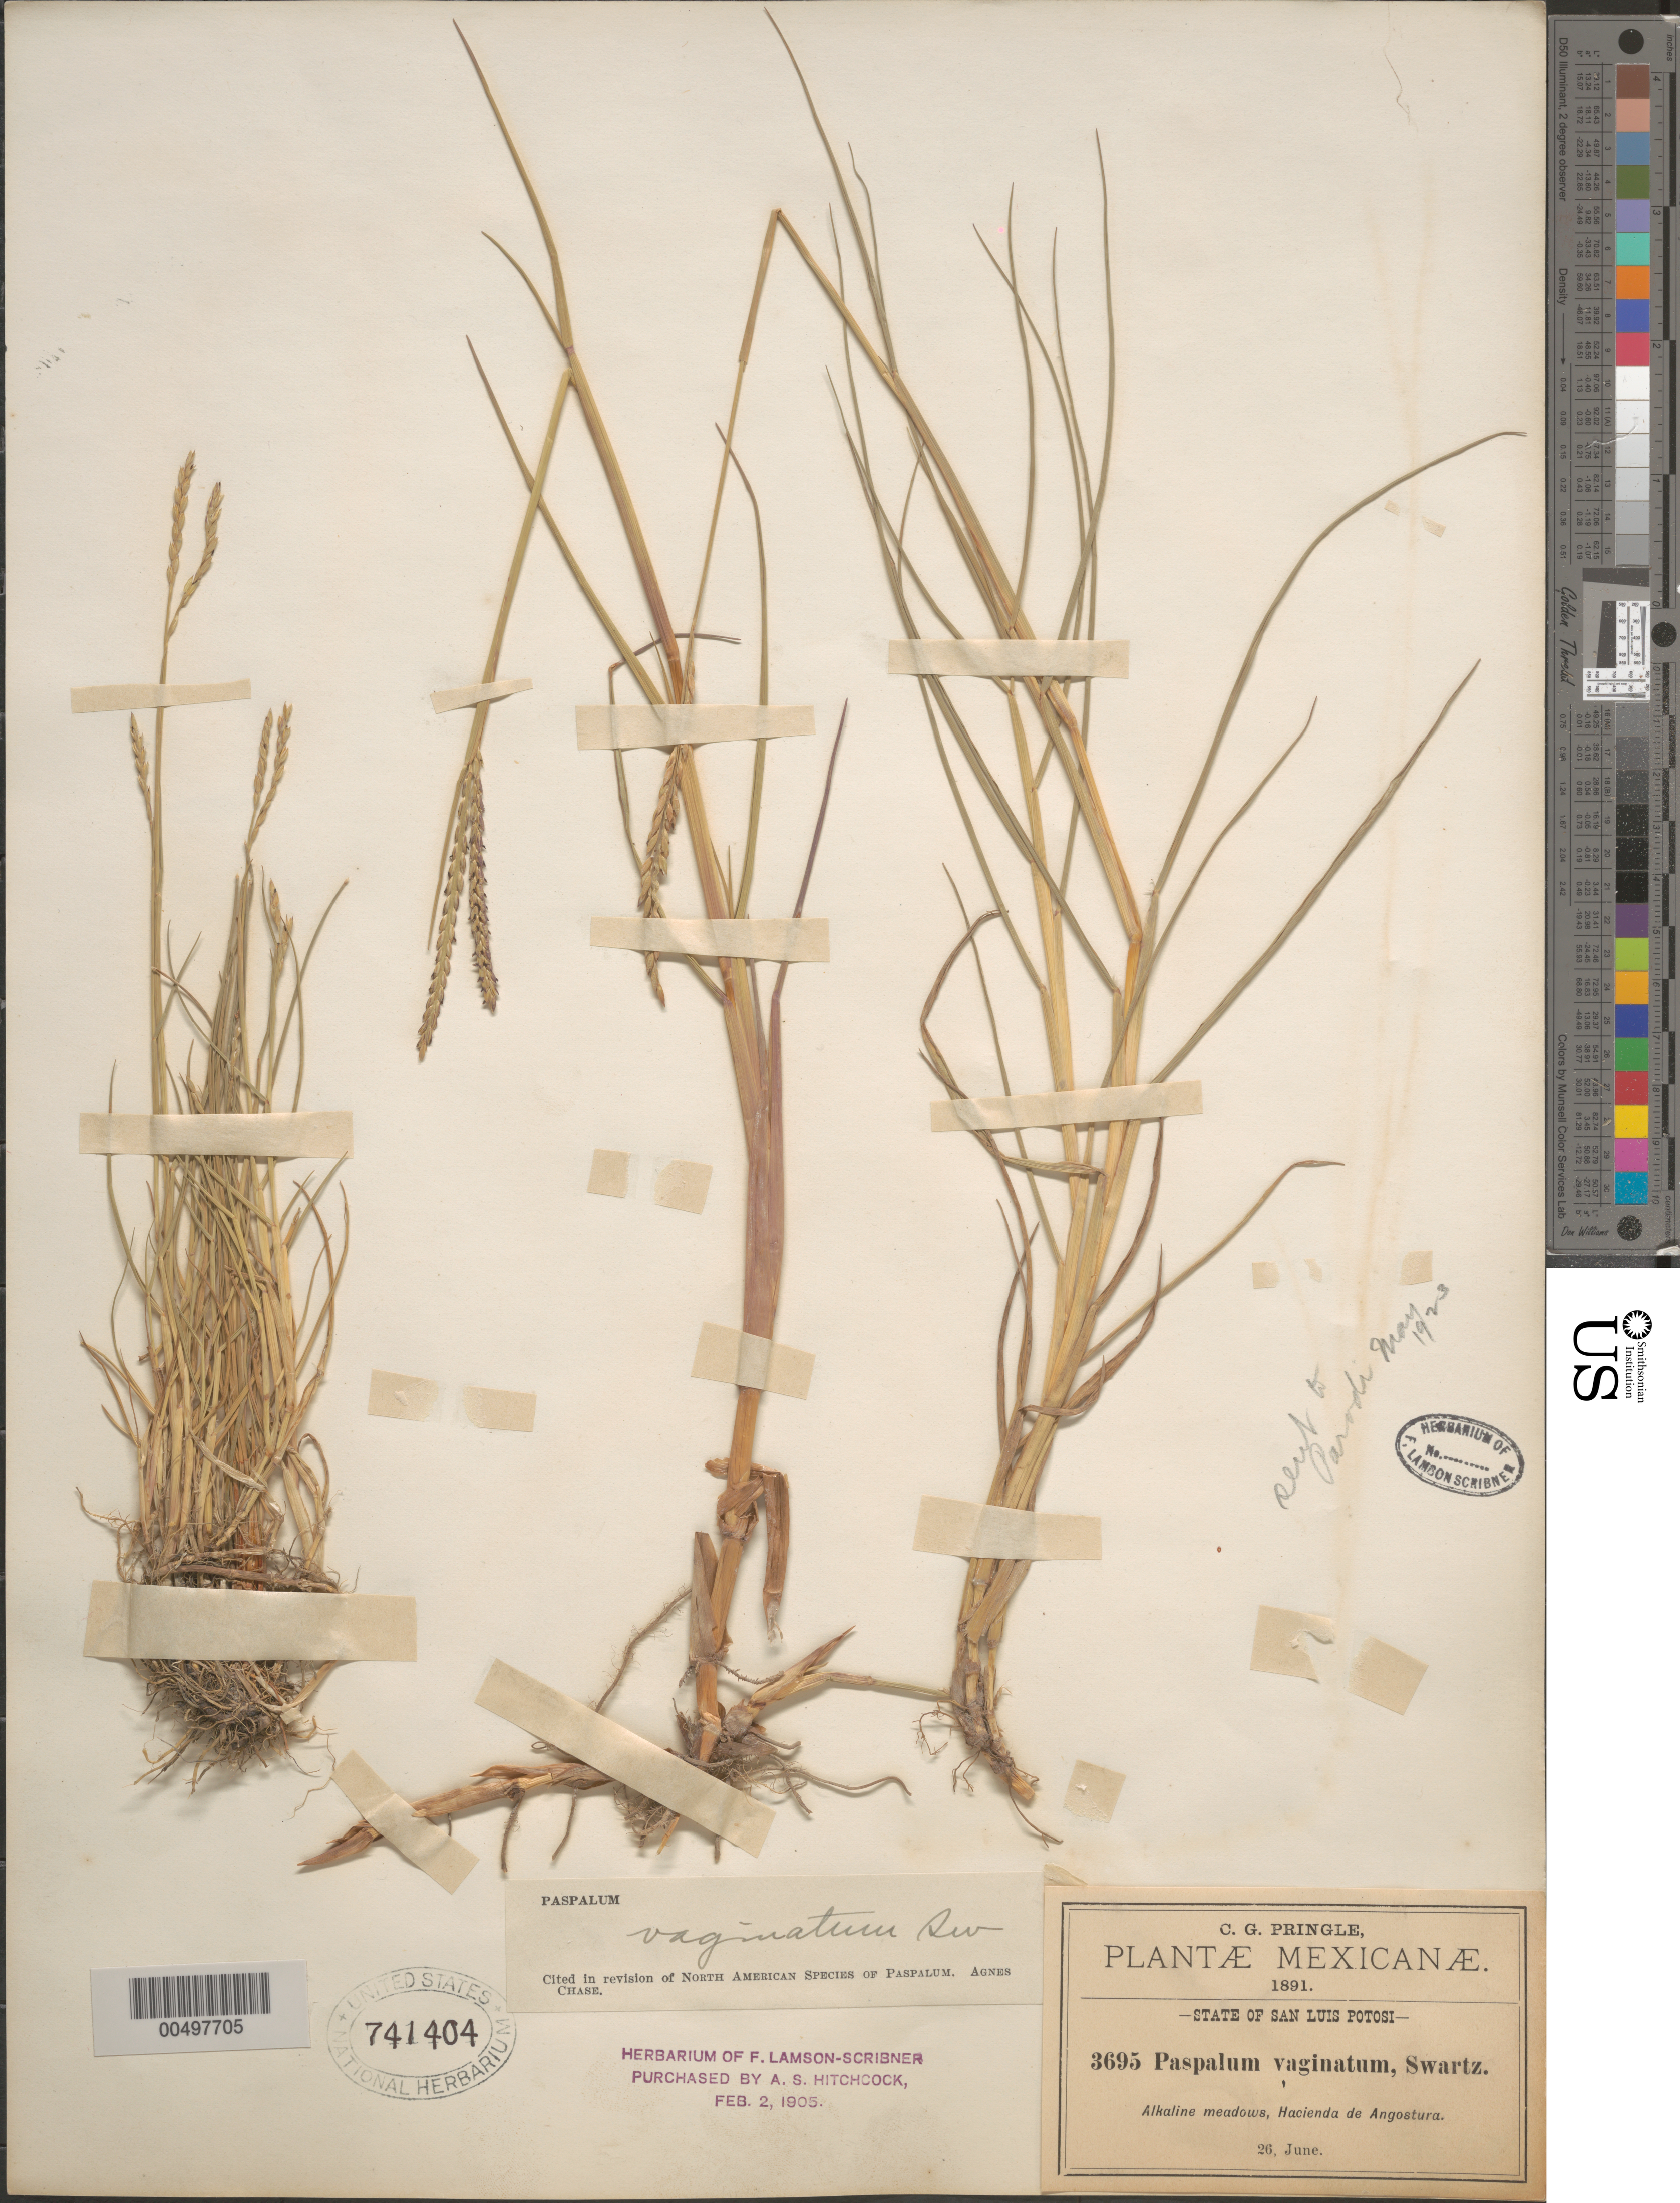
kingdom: Plantae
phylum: Tracheophyta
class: Liliopsida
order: Poales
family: Poaceae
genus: Paspalum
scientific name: Paspalum distichum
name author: L.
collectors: C. G. Pringle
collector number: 3695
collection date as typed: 26 Jun 1891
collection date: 1891-06-26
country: Mexico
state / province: San Luis Potosi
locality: Hacienda de Angostura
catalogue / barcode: US 741404